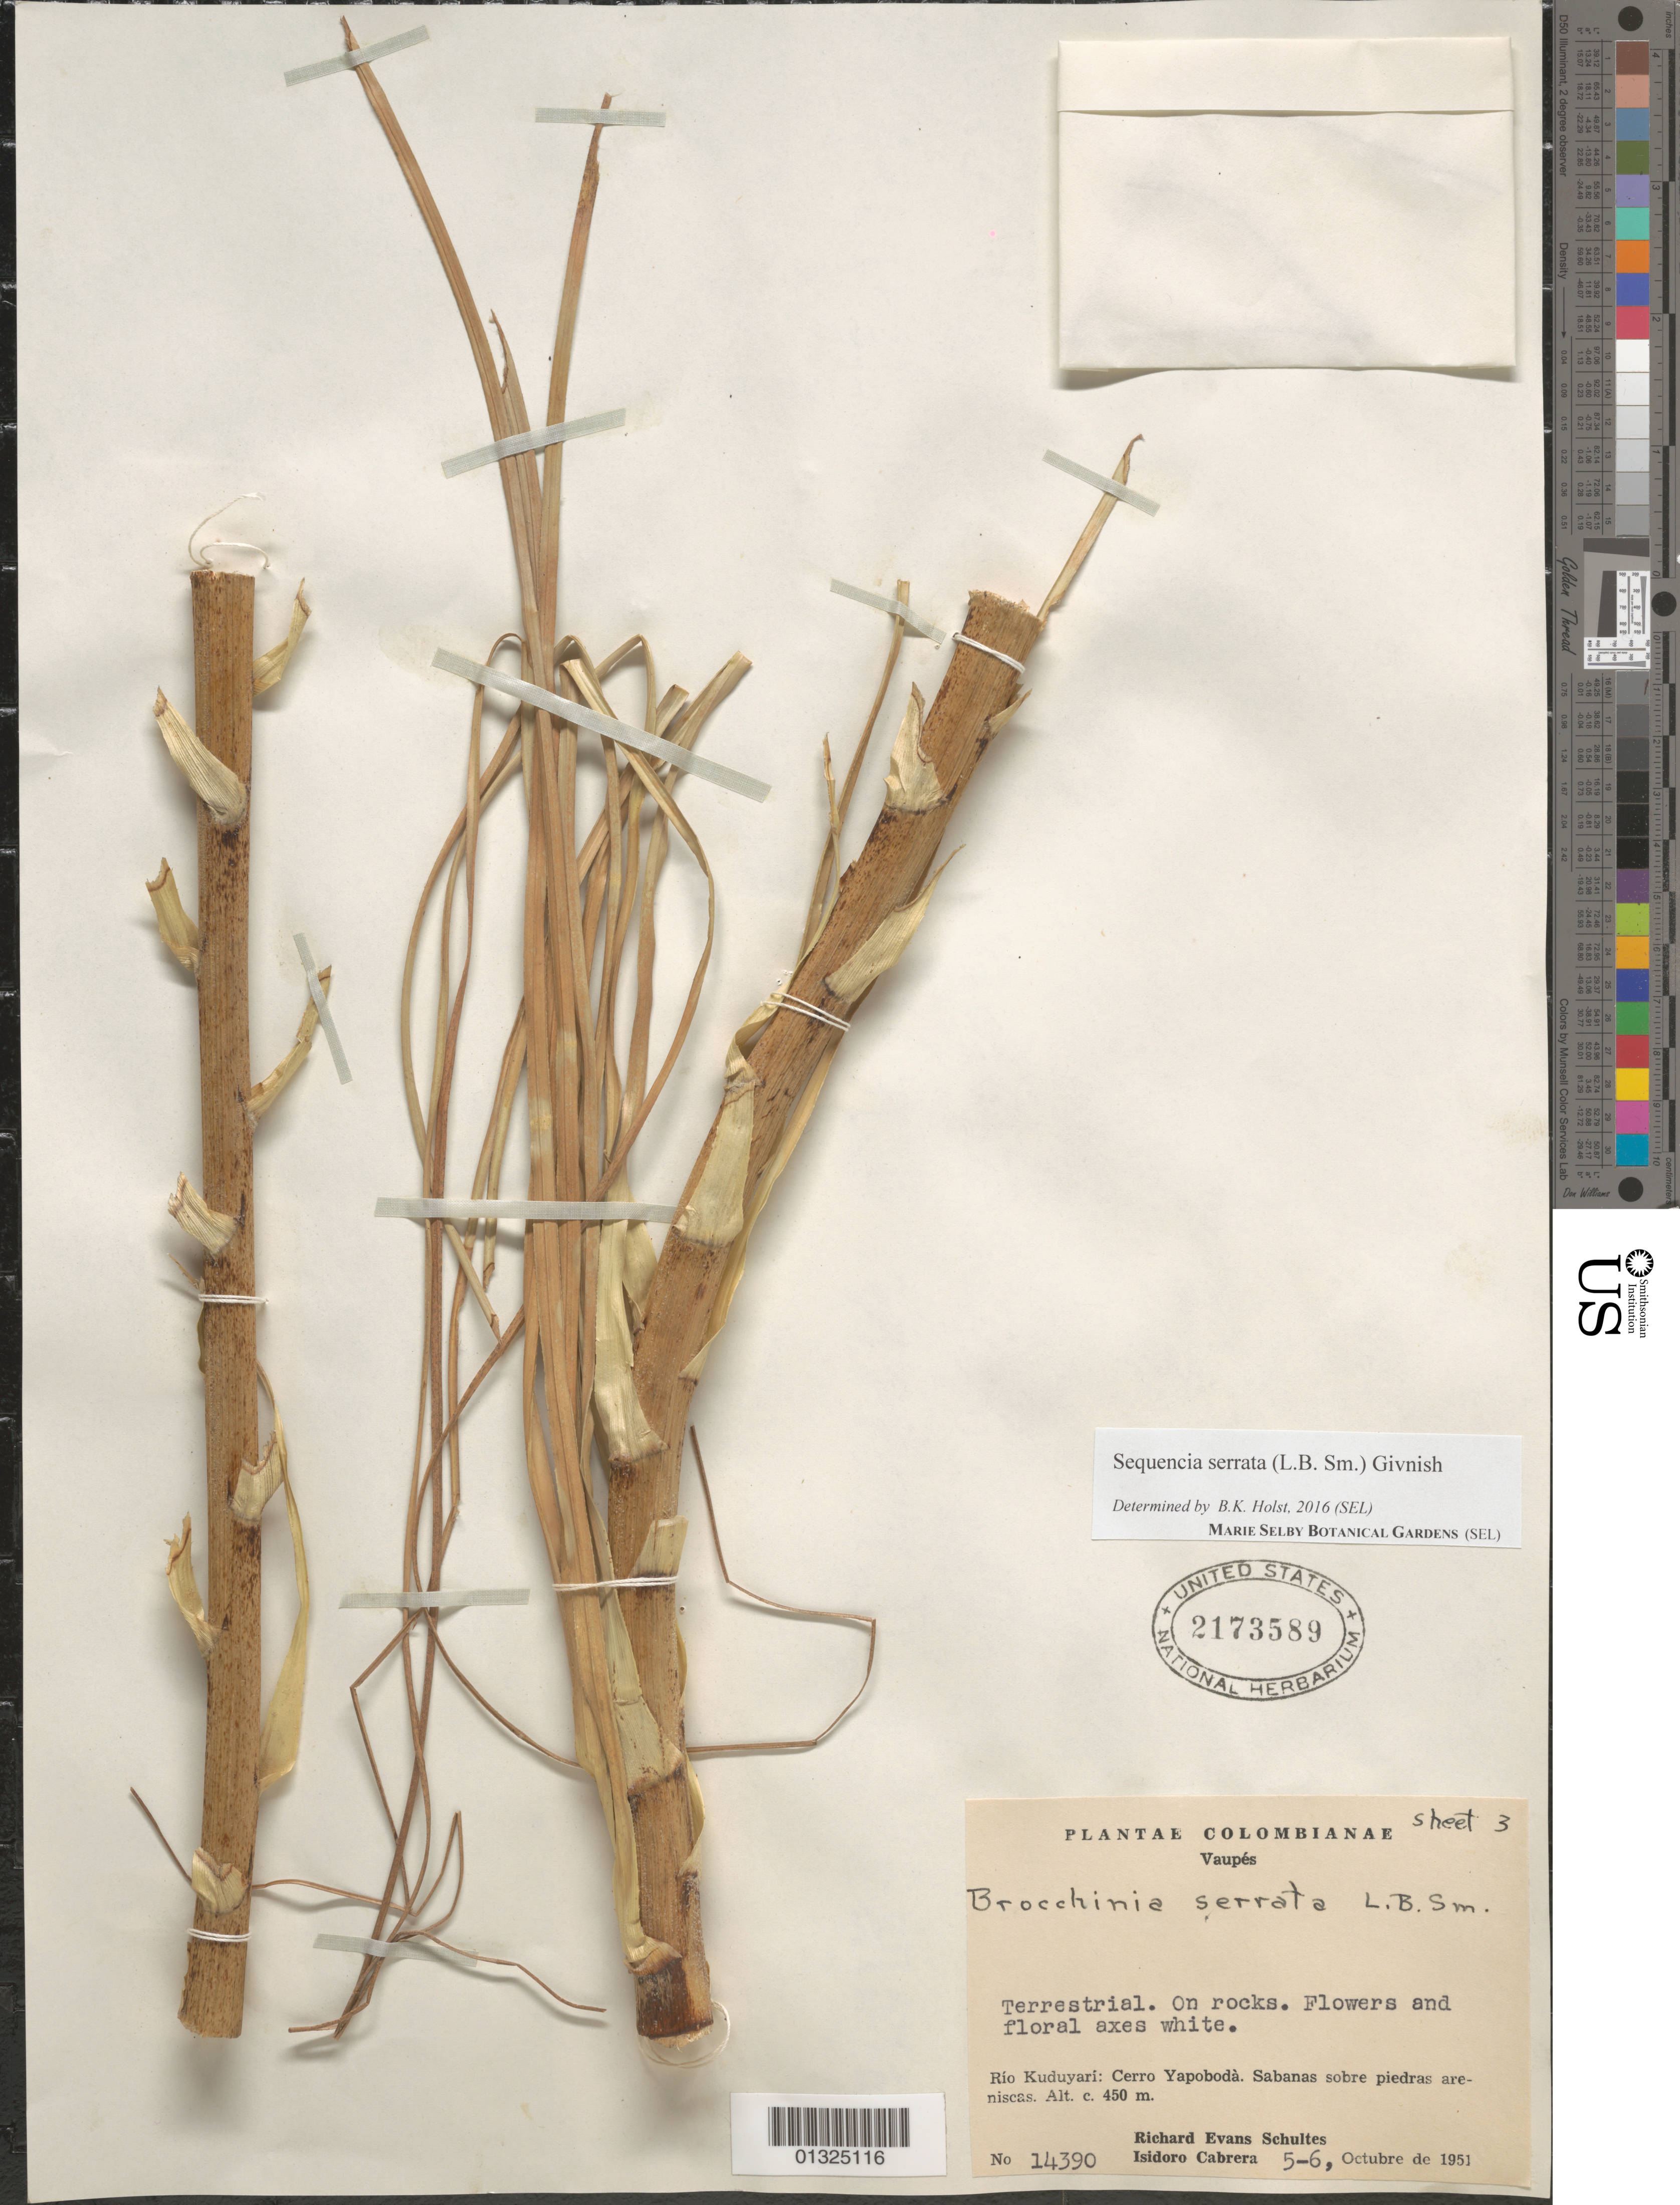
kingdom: Plantae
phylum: Tracheophyta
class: Liliopsida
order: Poales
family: Bromeliaceae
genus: Sequencia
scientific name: Sequencia serrata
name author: (L.B. Sm.) Givnish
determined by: Holst, Bruce K.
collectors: R. E. Schultes & I. Cabrera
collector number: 14390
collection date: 1951-10-05/1951-10-06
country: Colombia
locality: Río Kuduyarí: Cerro Yapobodá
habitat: On rocks. Sabanas sobre piedras areniscas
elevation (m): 450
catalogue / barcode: US 2173589